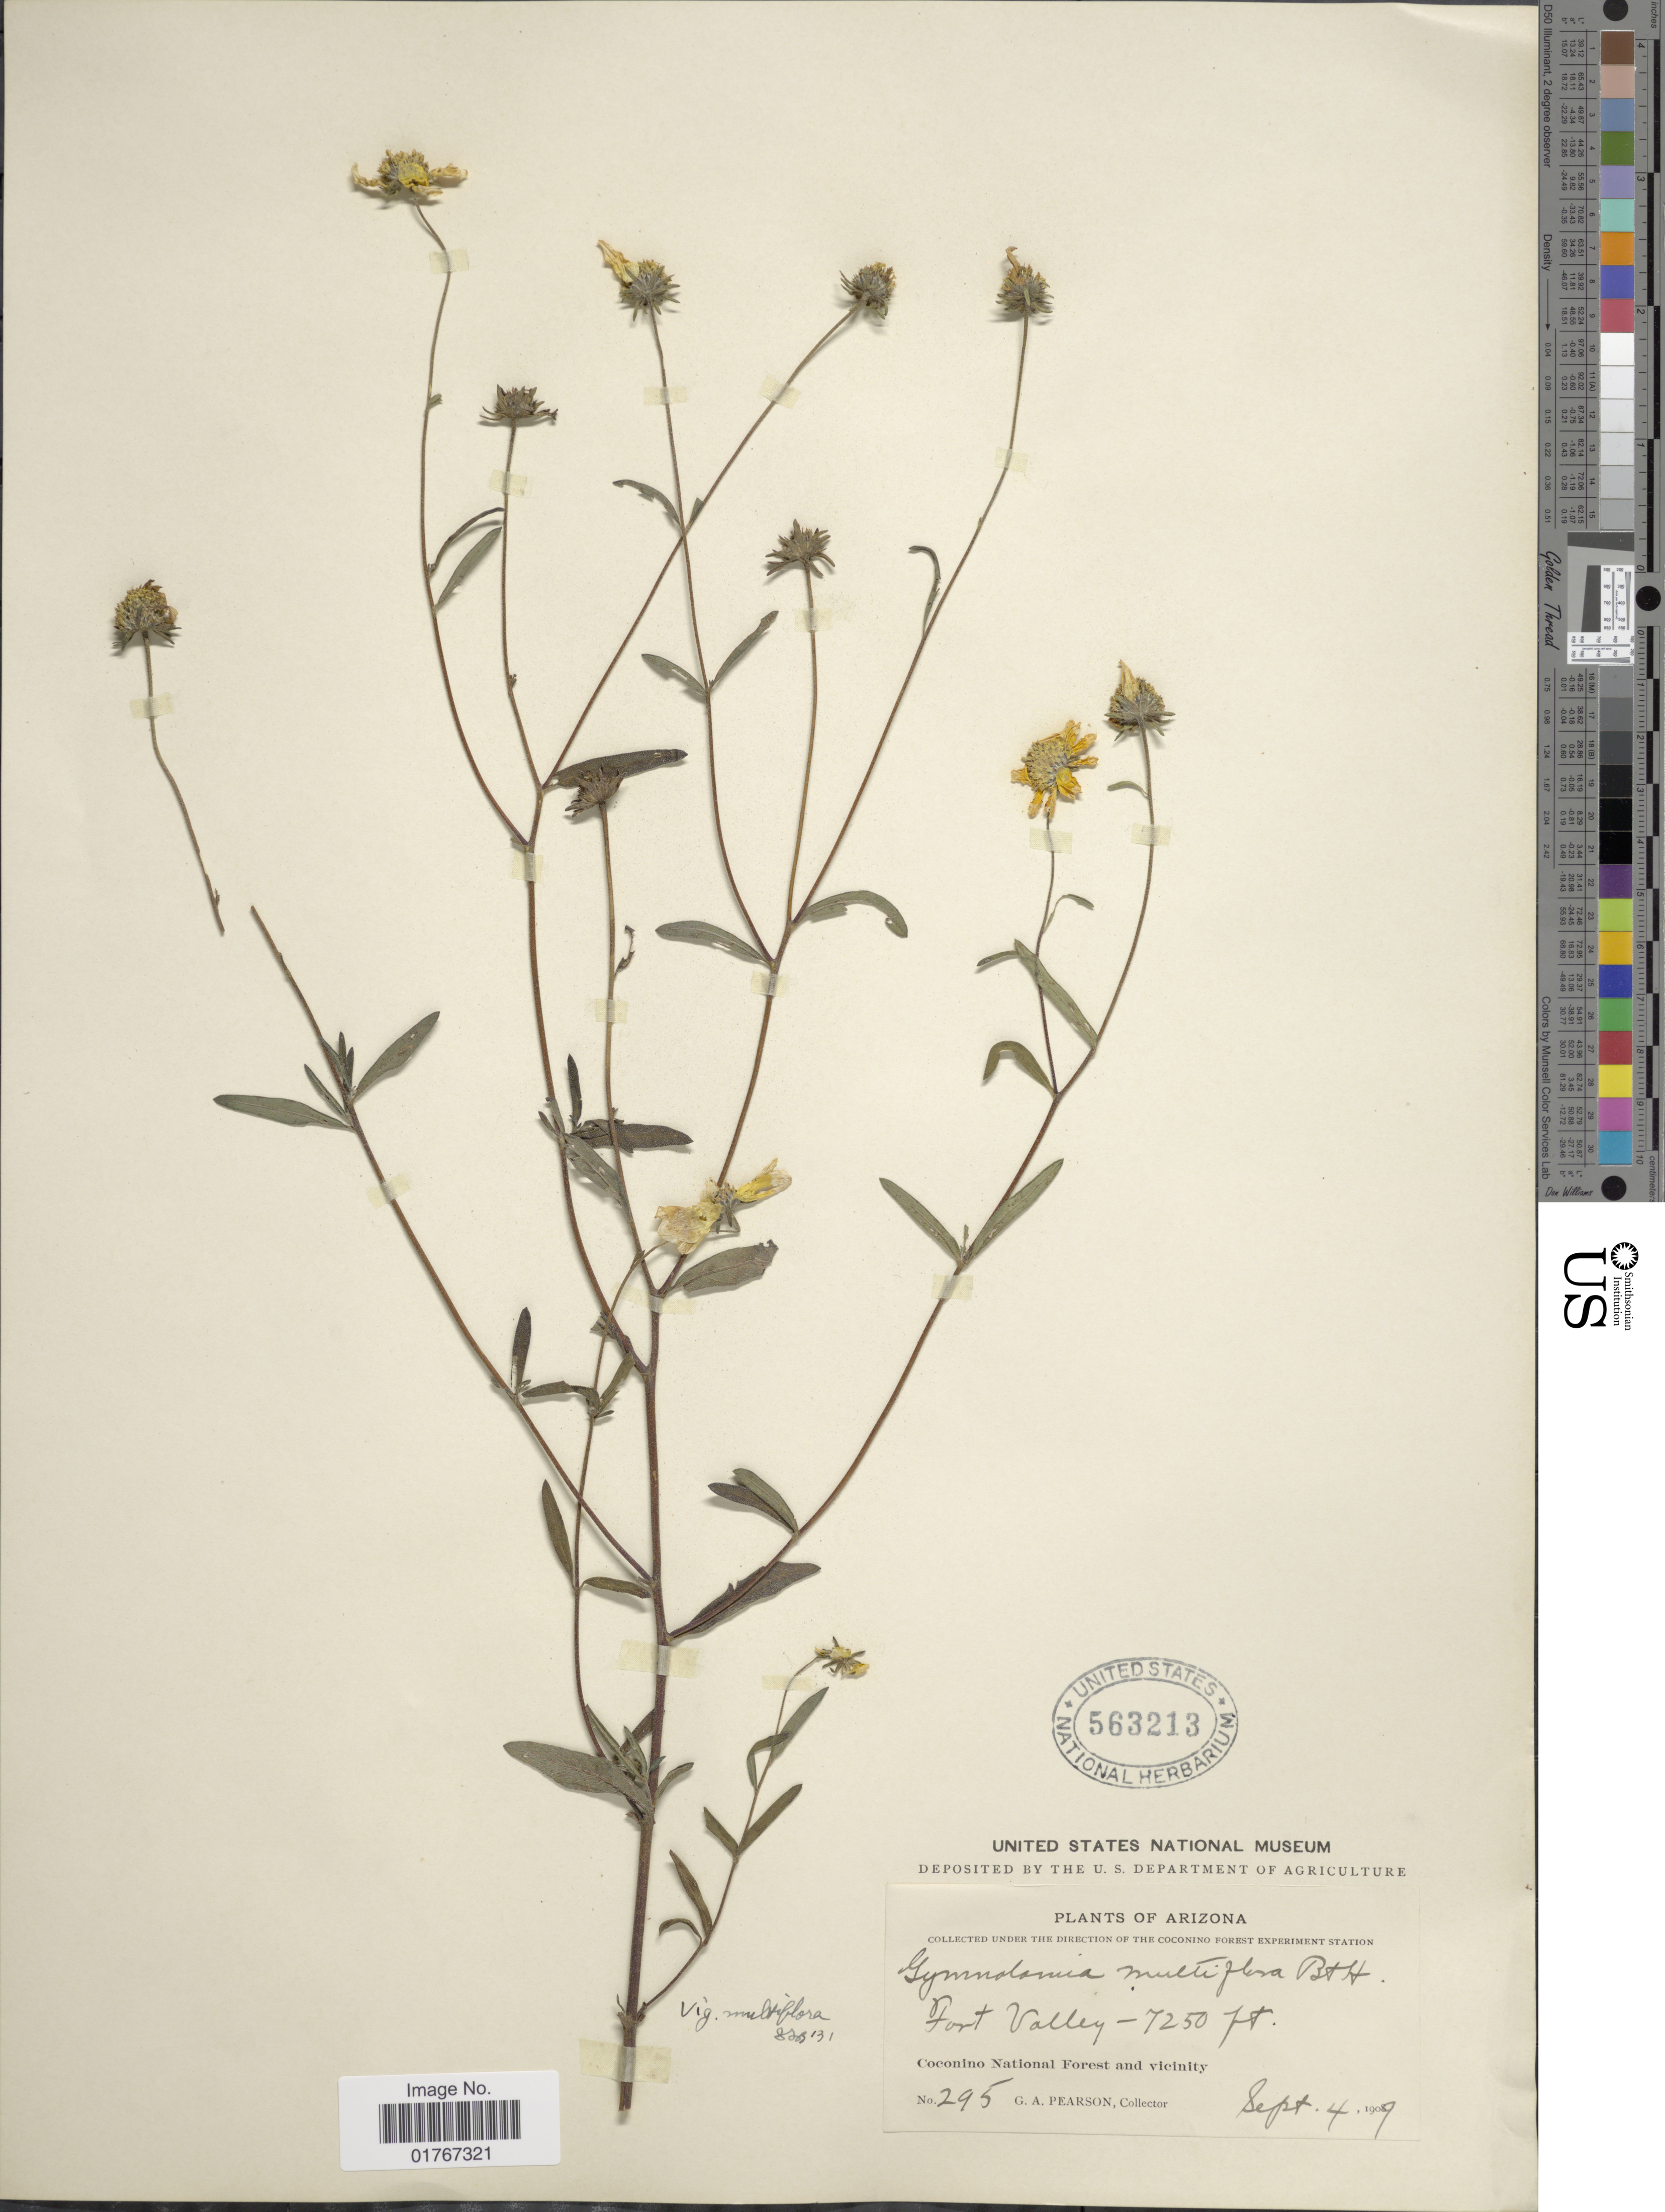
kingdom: Plantae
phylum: Tracheophyta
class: Magnoliopsida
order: Asterales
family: Asteraceae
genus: Heliomeris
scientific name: Heliomeris multiflora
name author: Nutt.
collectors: G. A. Pearson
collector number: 295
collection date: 1909-09-04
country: United States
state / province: Arizona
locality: Fort Valley, Coconino National Forest and vicinity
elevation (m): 2210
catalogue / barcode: US 563213